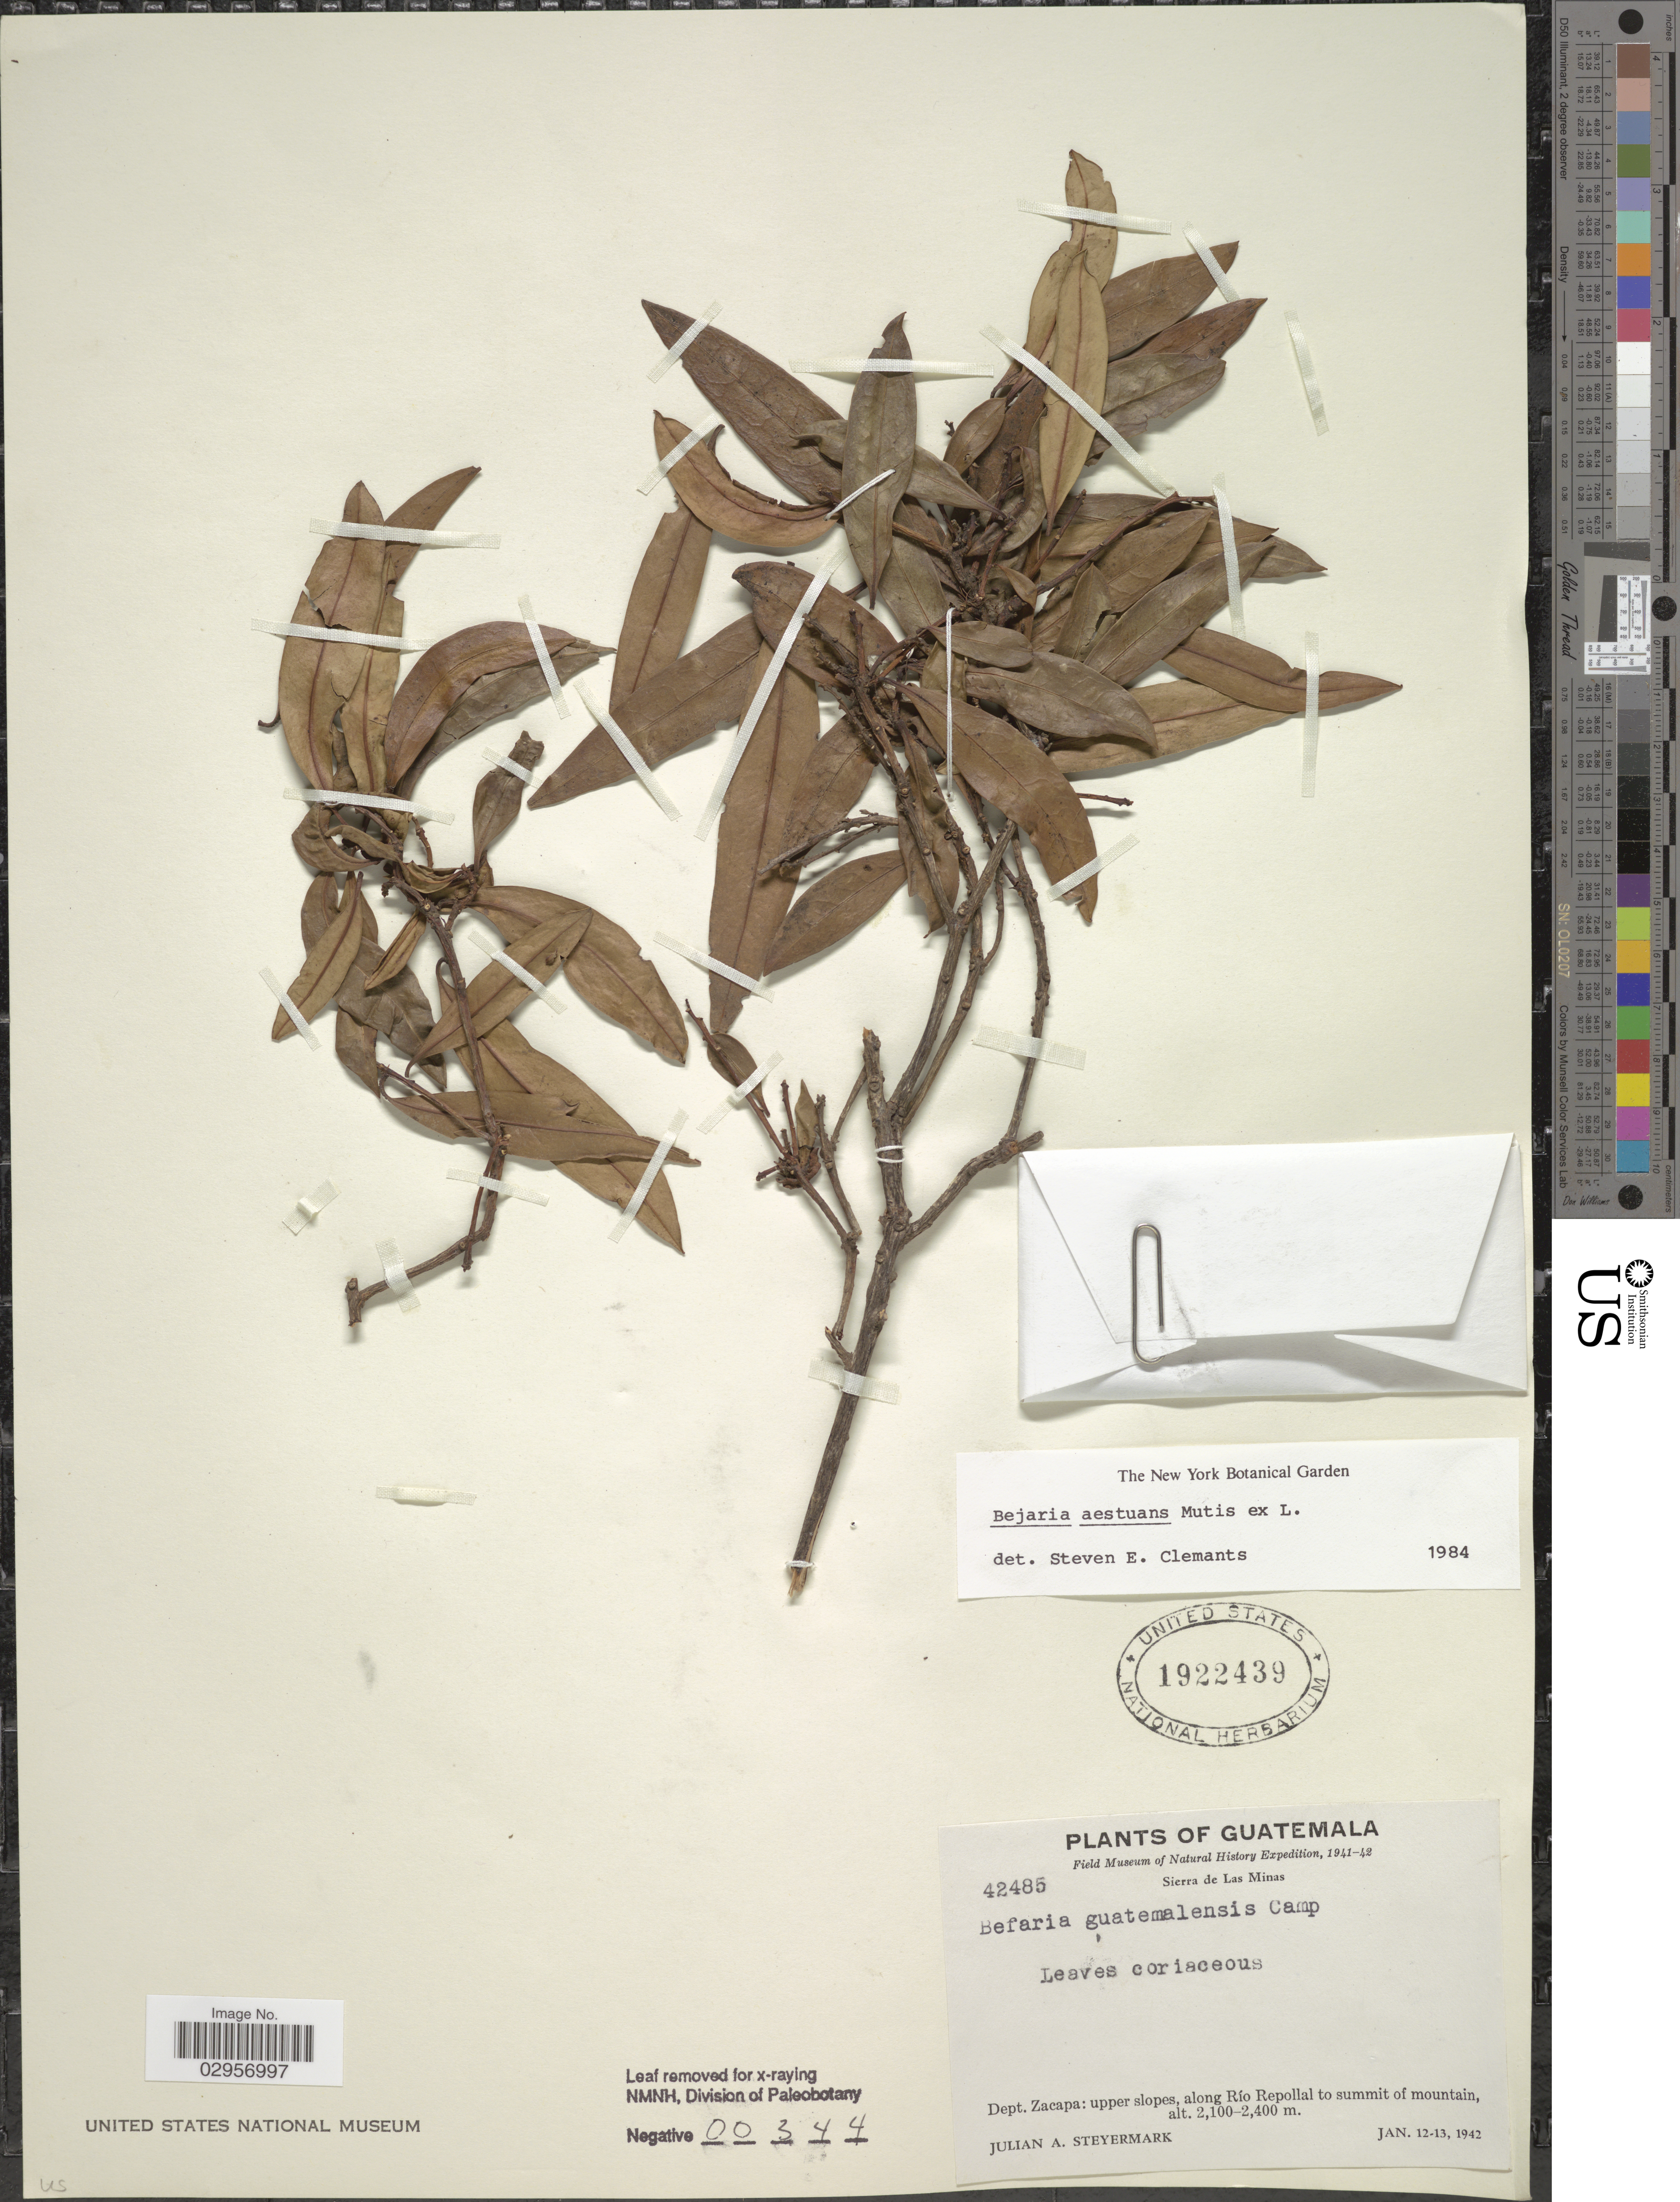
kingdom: Plantae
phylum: Tracheophyta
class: Magnoliopsida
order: Ericales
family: Ericaceae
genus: Befaria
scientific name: Befaria aestuans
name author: Mutis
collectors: J. Steyermark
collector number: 42485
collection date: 1942-01-12/1942-01-13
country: Guatemala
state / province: Zacapa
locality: Sierra de Las Minas, Dept. Zacapa: upper slopes, along Río Repollal to summit of mountain.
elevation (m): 2100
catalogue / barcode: US 1922439